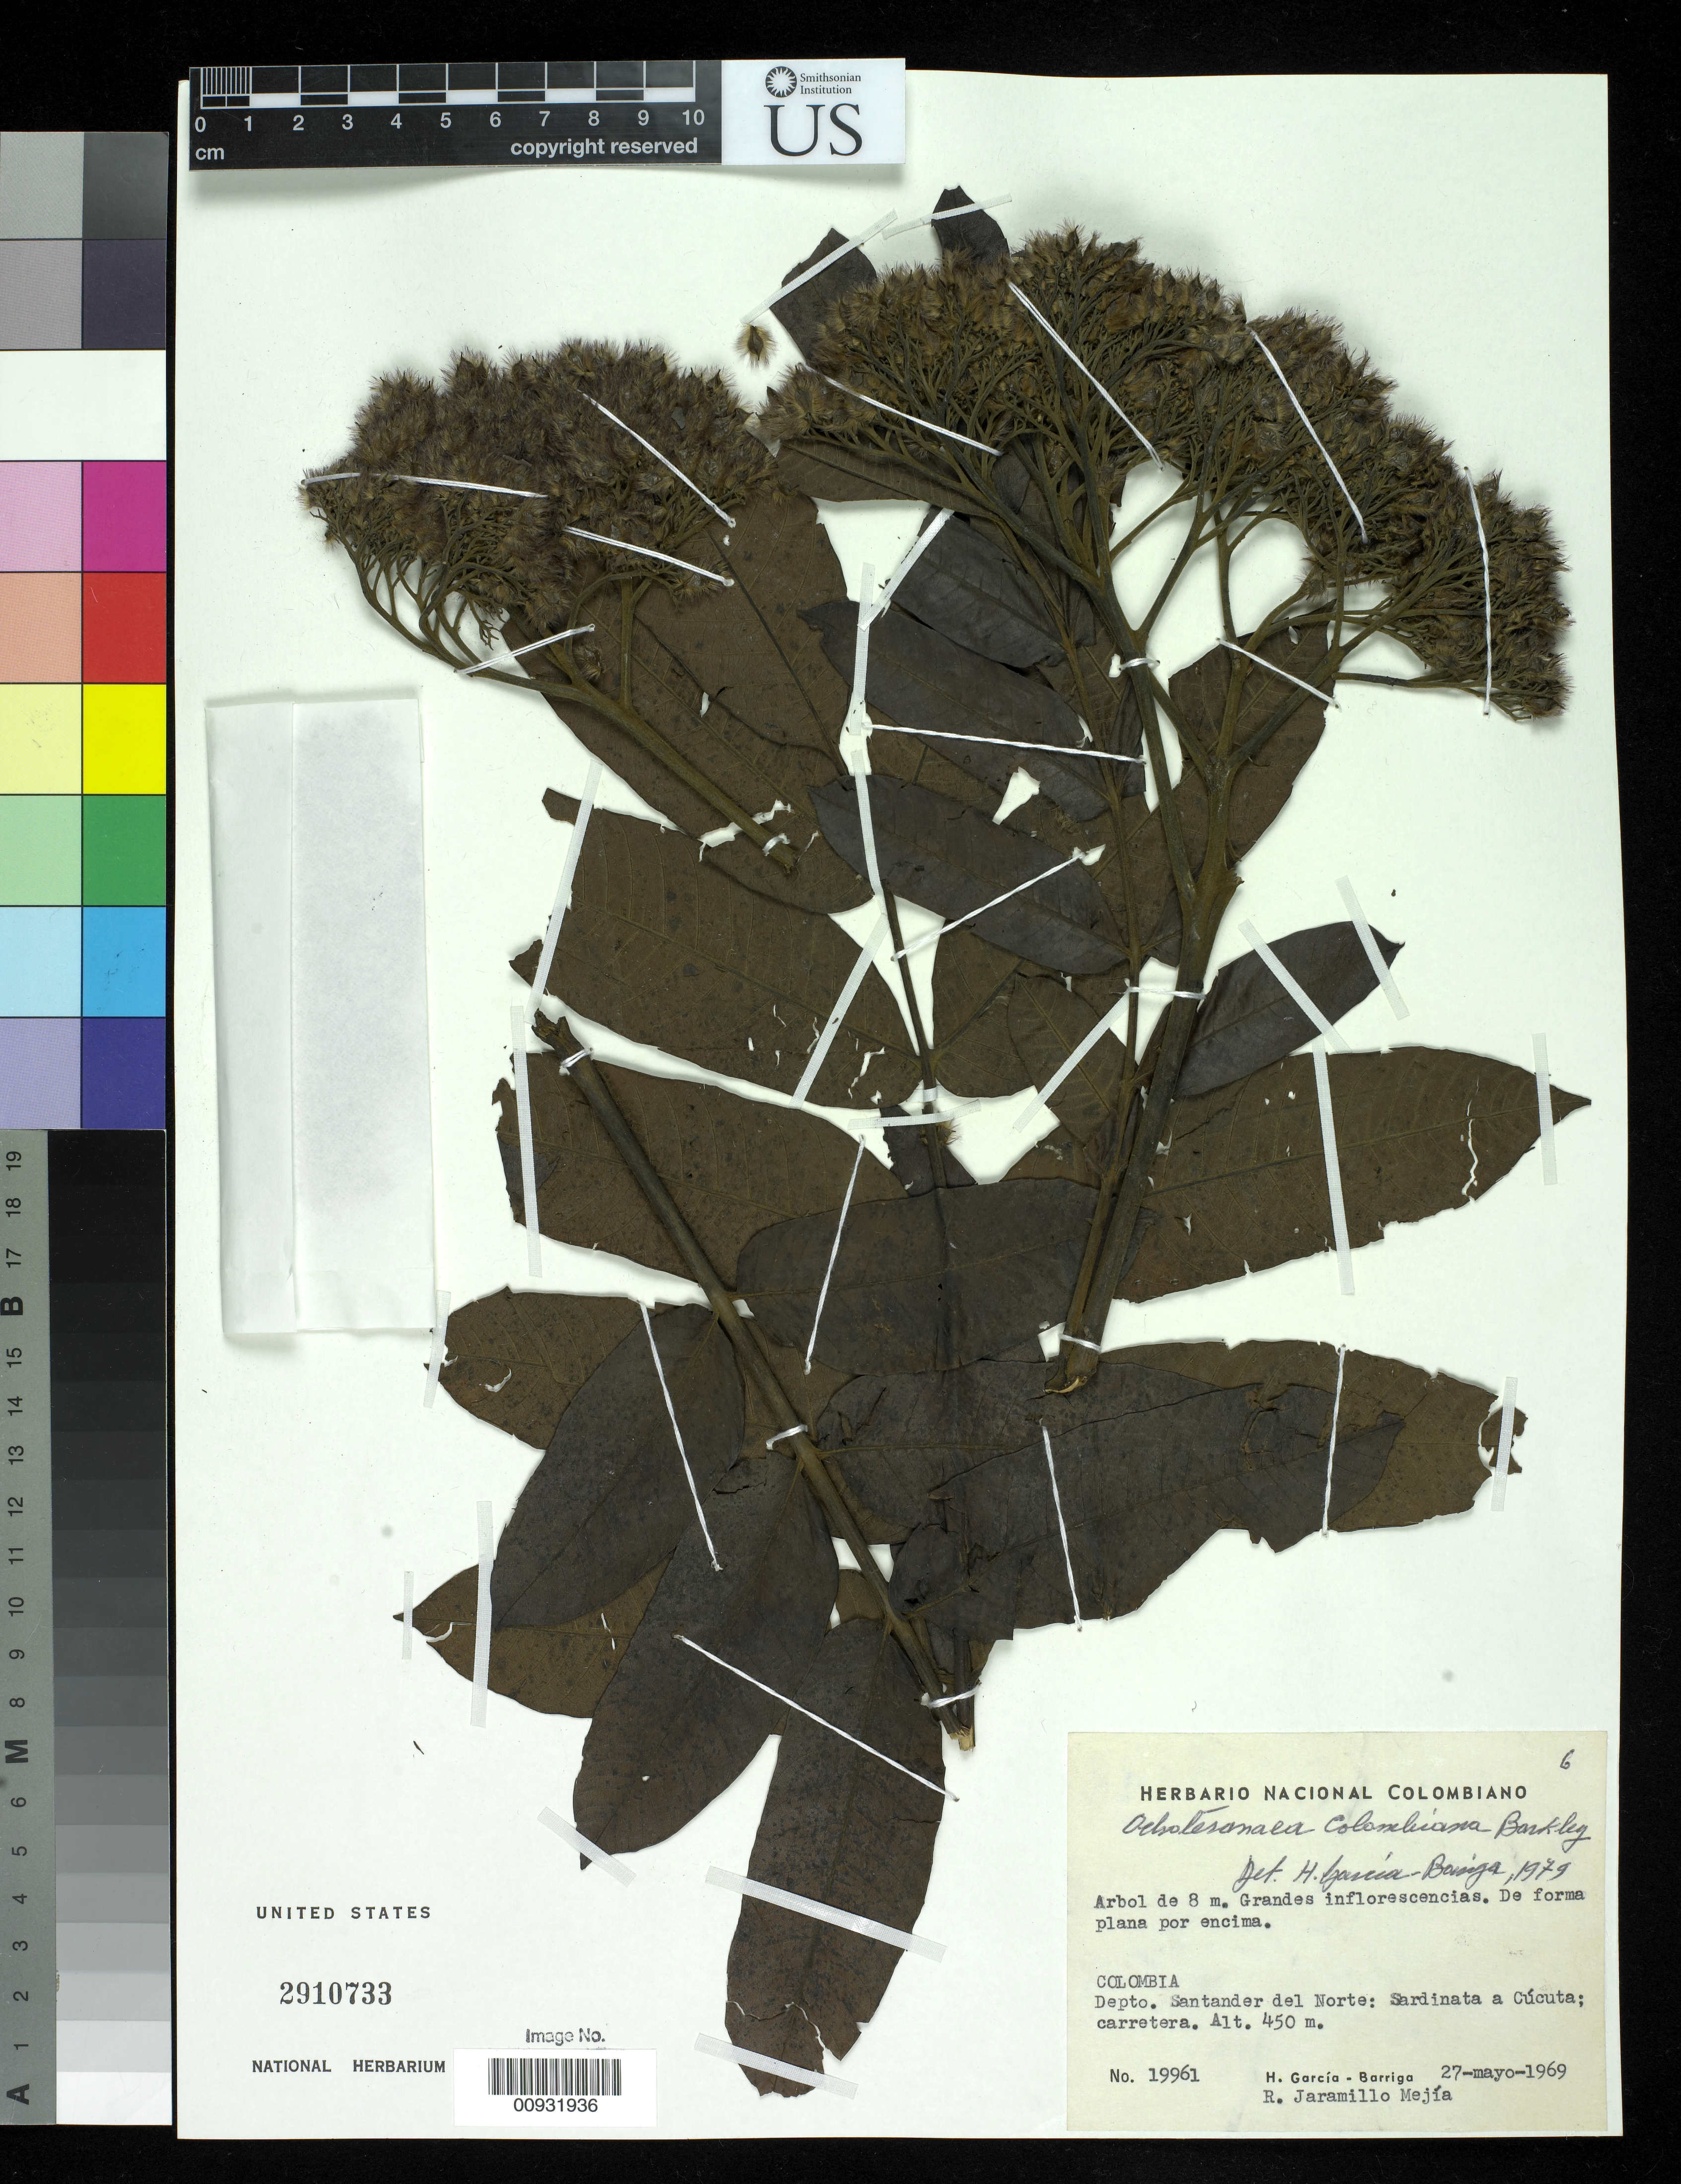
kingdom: Plantae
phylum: Tracheophyta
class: Magnoliopsida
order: Sapindales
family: Anacardiaceae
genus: Ochoterenaea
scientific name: Ochoterenaea colombiana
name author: F.A. Barkley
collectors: H. García Barriga & R. Jaramillo M.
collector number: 19961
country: Colombia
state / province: Santander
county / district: Bucaramanga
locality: Norte, Sandinata a Cuccuta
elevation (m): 450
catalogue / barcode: US 2910733